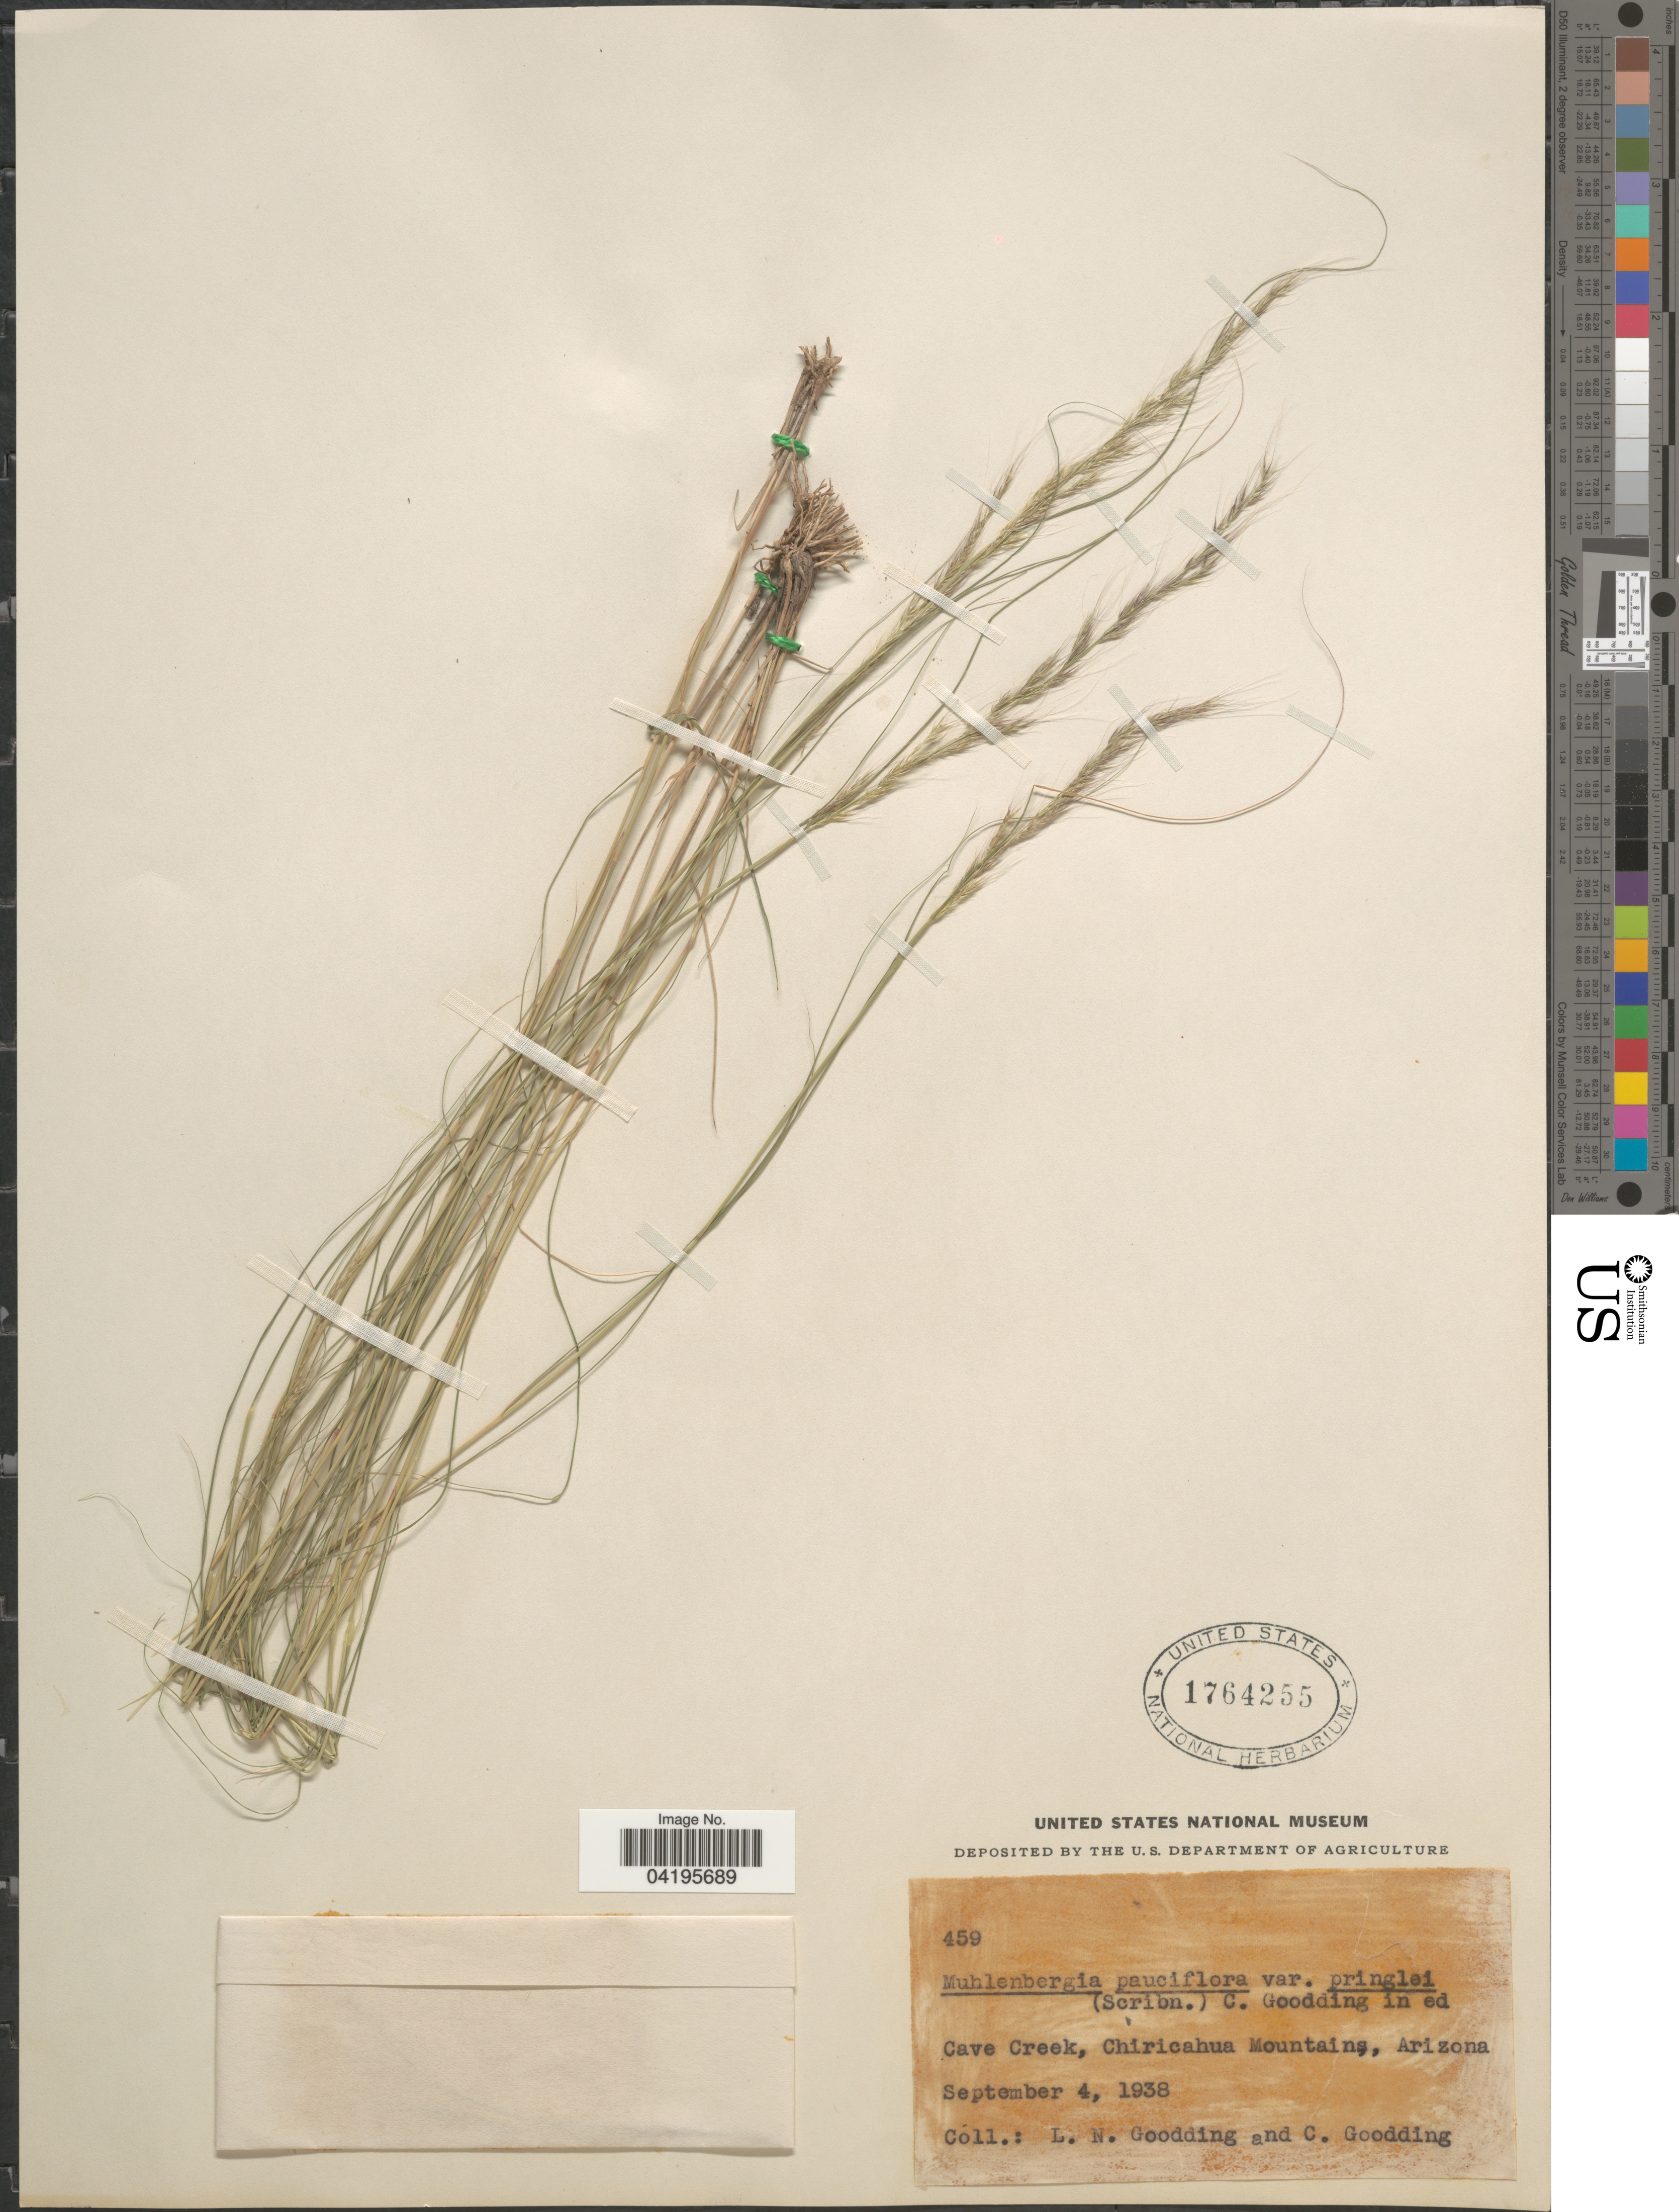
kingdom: Plantae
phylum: Tracheophyta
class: Liliopsida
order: Poales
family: Poaceae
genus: Muhlenbergia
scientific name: Muhlenbergia pauciflora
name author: Buckley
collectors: L. N. Goodding & C. Goodding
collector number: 459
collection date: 1938-09-04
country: United States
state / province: Arizona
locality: Cave Creek, Chiricahua Mountains.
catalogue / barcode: US 1764255